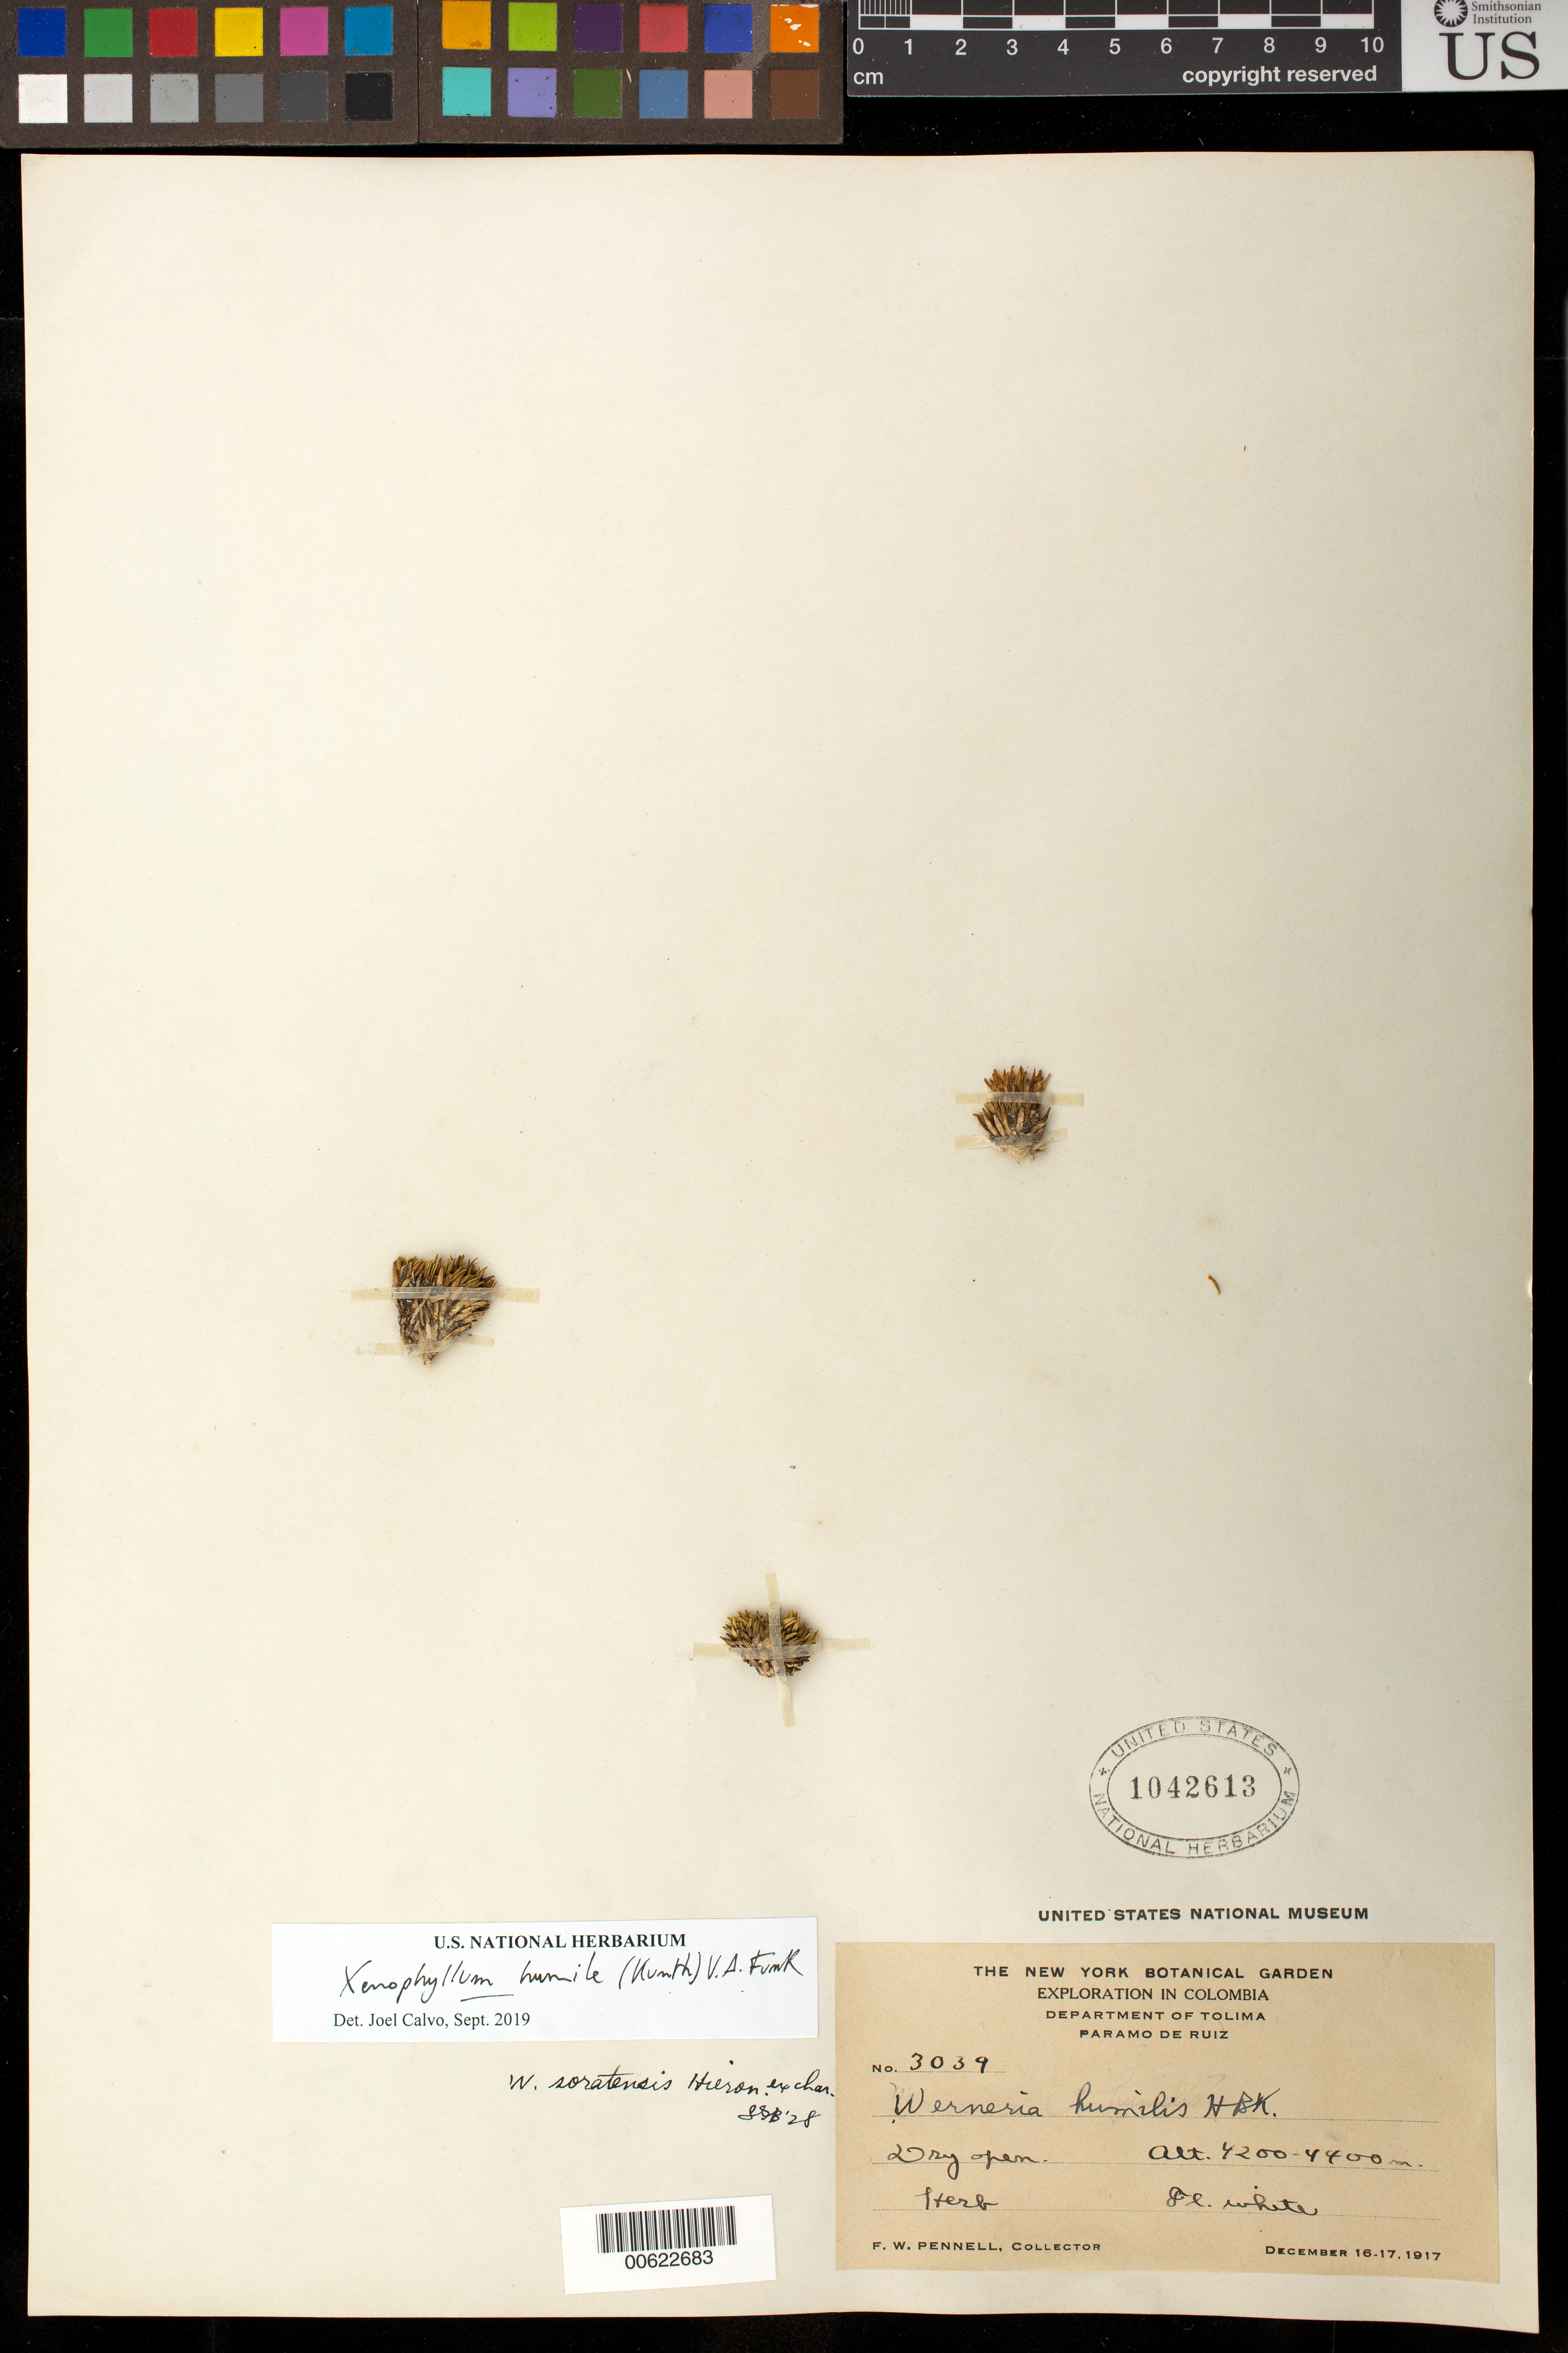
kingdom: Plantae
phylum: Tracheophyta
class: Magnoliopsida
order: Asterales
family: Asteraceae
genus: Xenophyllum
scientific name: Xenophyllum humile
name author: (Kunth) V.A. Funk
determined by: Calvo, Joel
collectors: F. W. Pennell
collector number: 3039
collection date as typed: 16-Dec-17 to 17-Dec-17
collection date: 1917-12-16/1917-12-17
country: Colombia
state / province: Tolima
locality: Páramo de Ruiz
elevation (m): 4200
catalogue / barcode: US 1042613